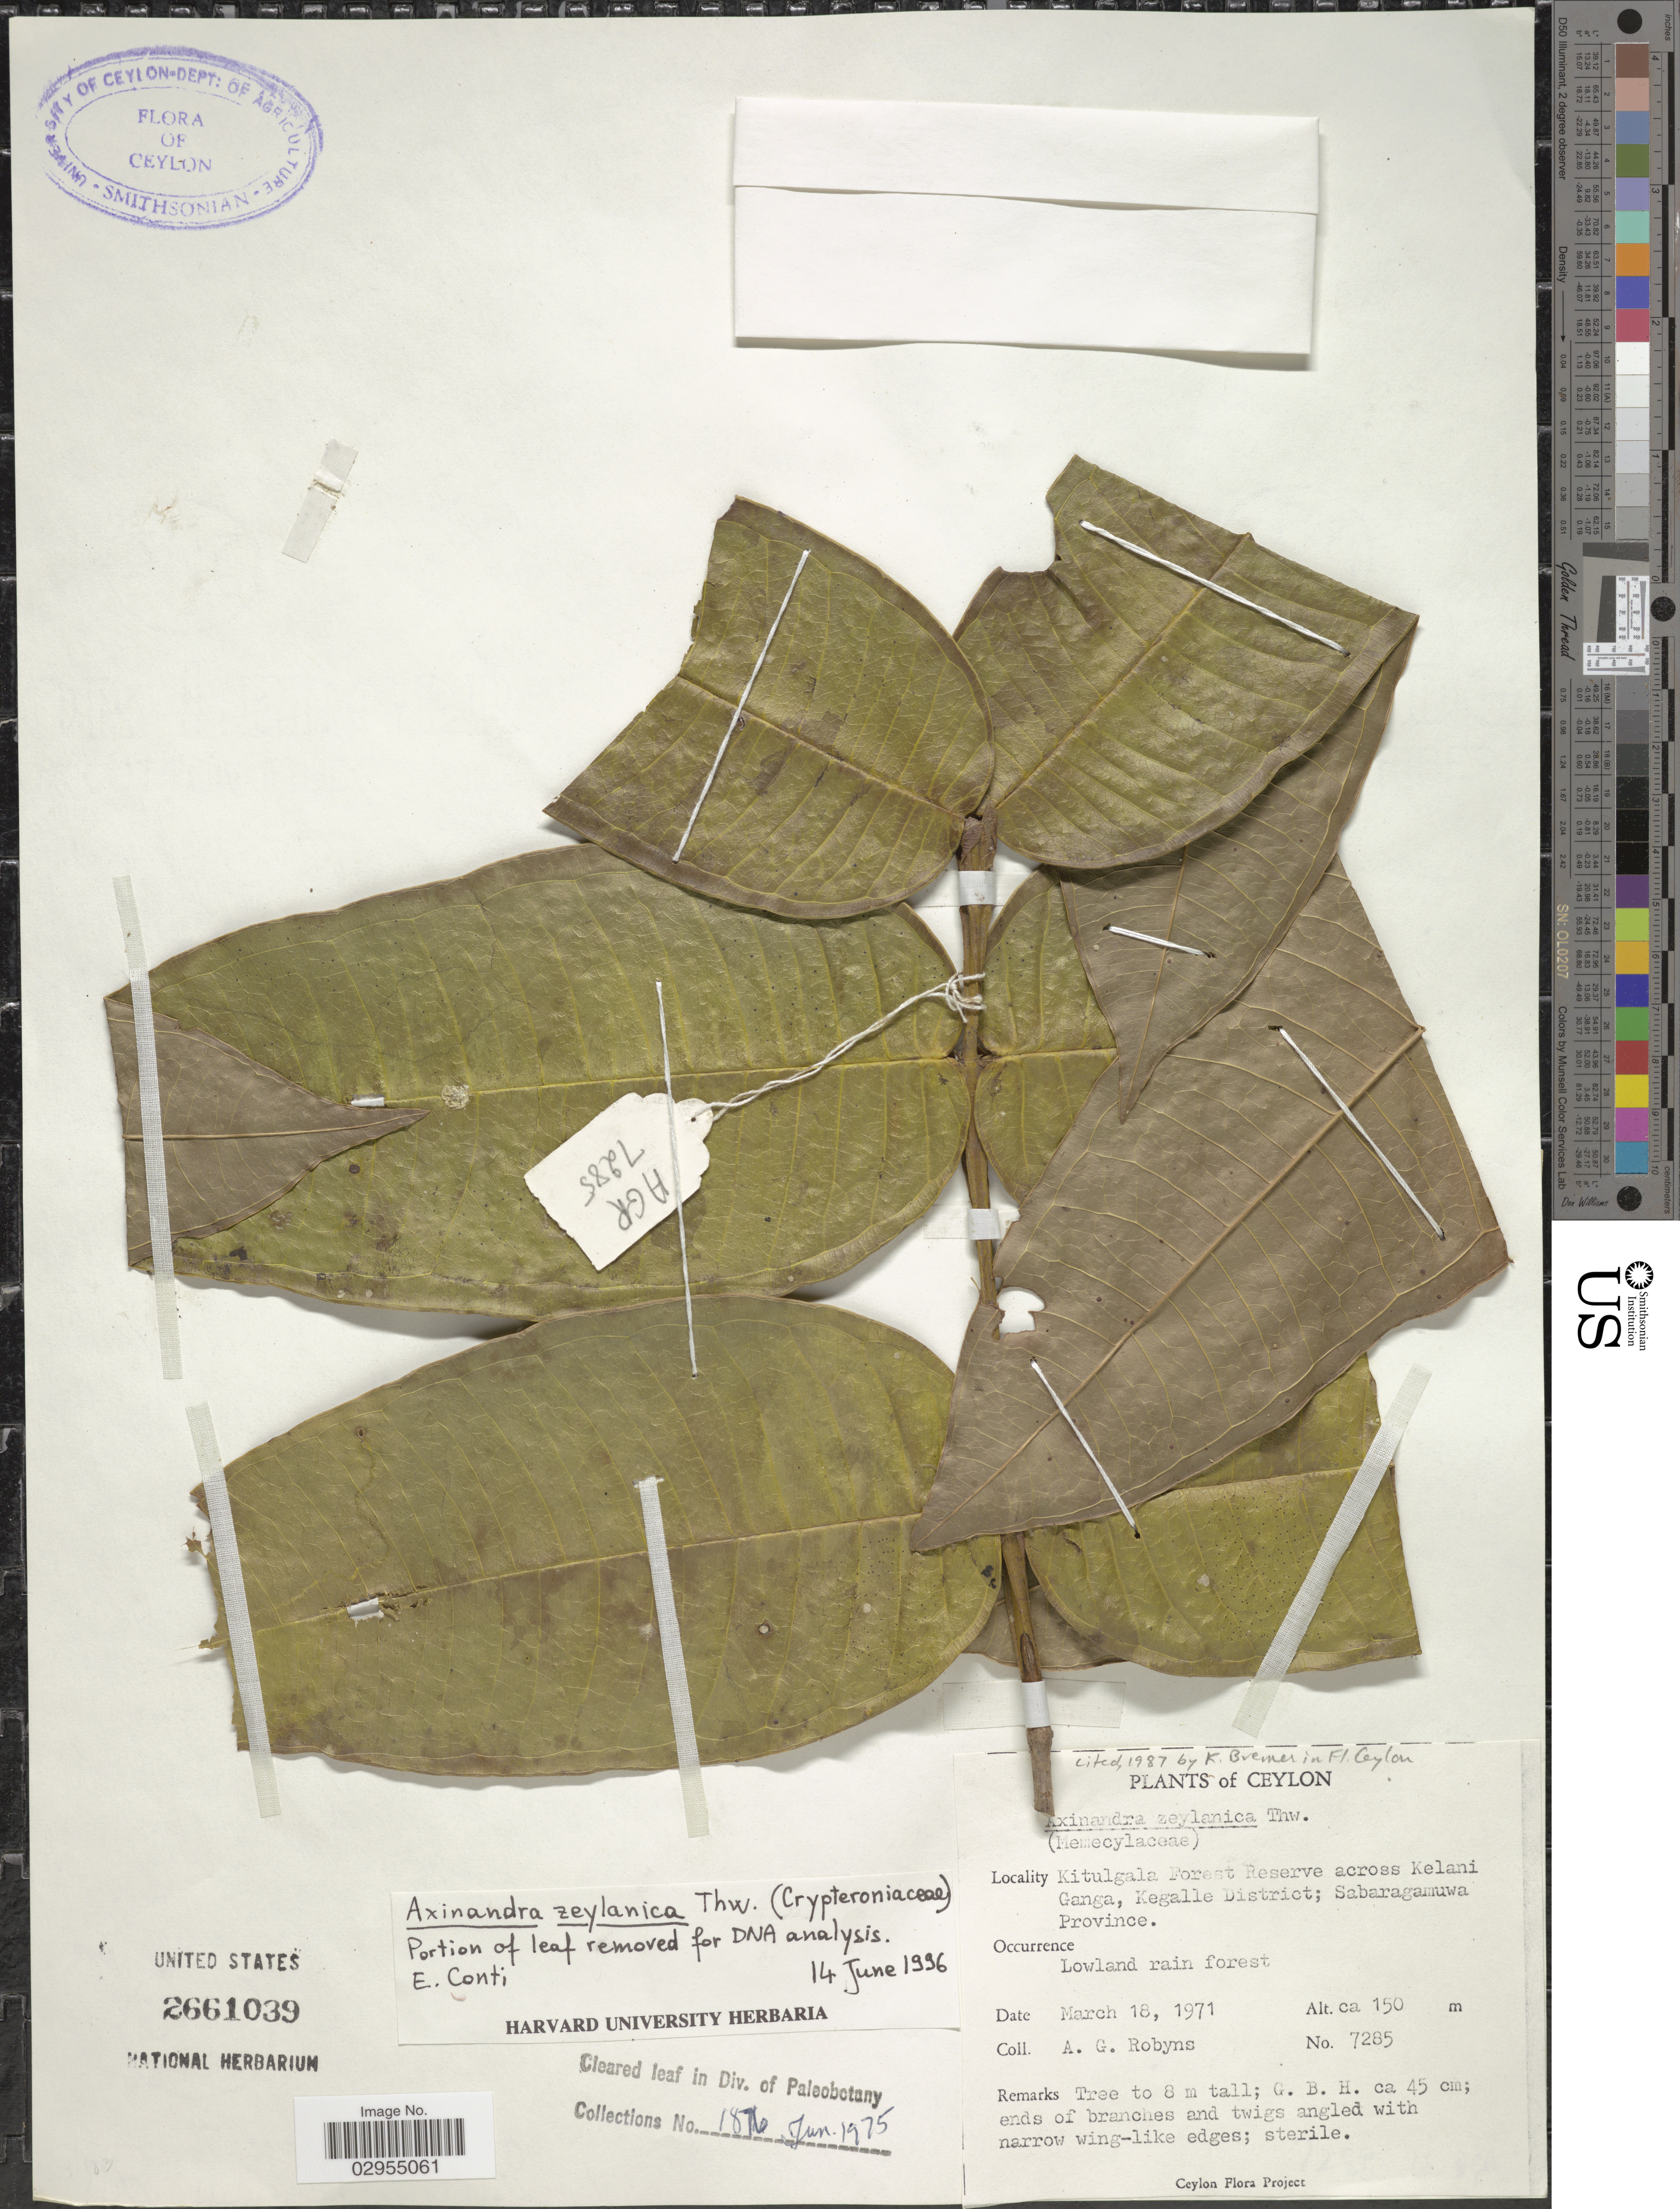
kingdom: Plantae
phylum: Tracheophyta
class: Magnoliopsida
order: Myrtales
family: Crypteroniaceae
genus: Axinandra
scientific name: Axinandra zeylanica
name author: Thwaites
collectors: A. Robyns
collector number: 7285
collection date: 1971-03-18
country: Sri Lanka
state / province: Sabaragamuwa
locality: Ceylon. Kitulgala Forest Reserve across Kelani Ganga, Kegalle District.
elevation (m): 150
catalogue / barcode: US 2661039